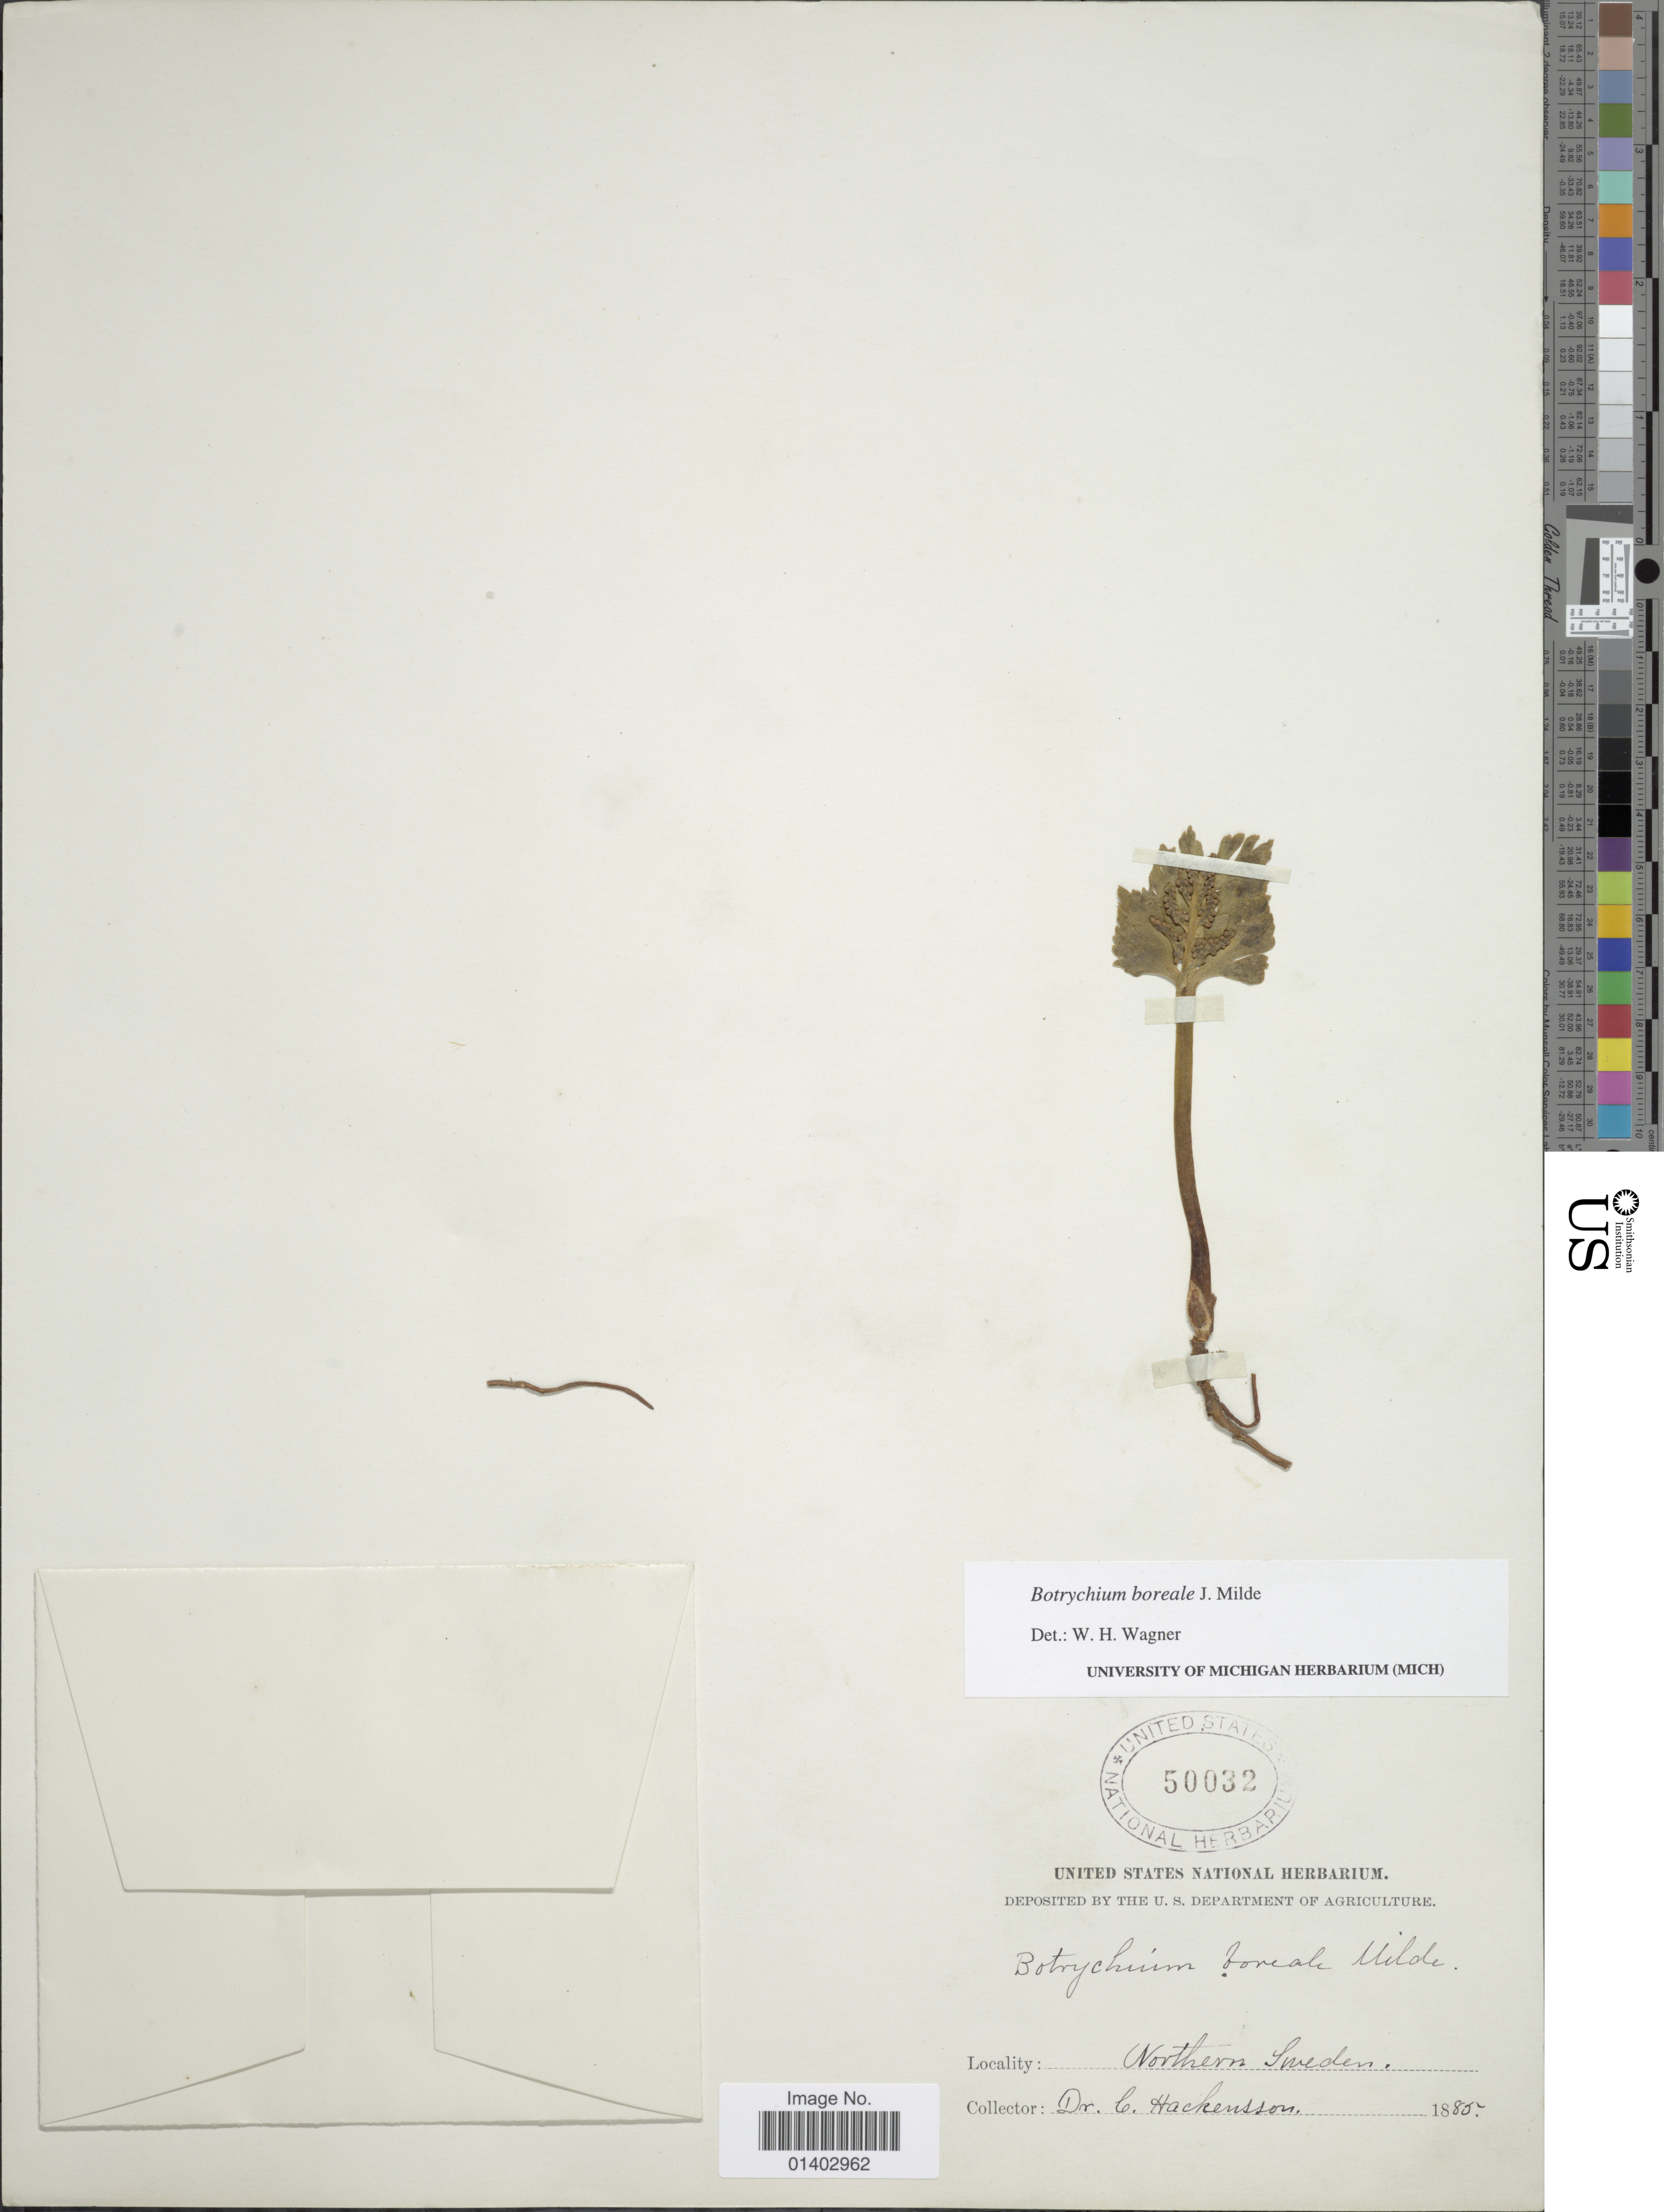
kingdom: Plantae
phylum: Tracheophyta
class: Polypodiopsida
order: Ophioglossales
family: Ophioglossaceae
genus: Botrychium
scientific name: Botrychium boreale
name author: Milde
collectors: C. Hackensson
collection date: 1885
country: Sweden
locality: Northern Sweden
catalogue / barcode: US 50032